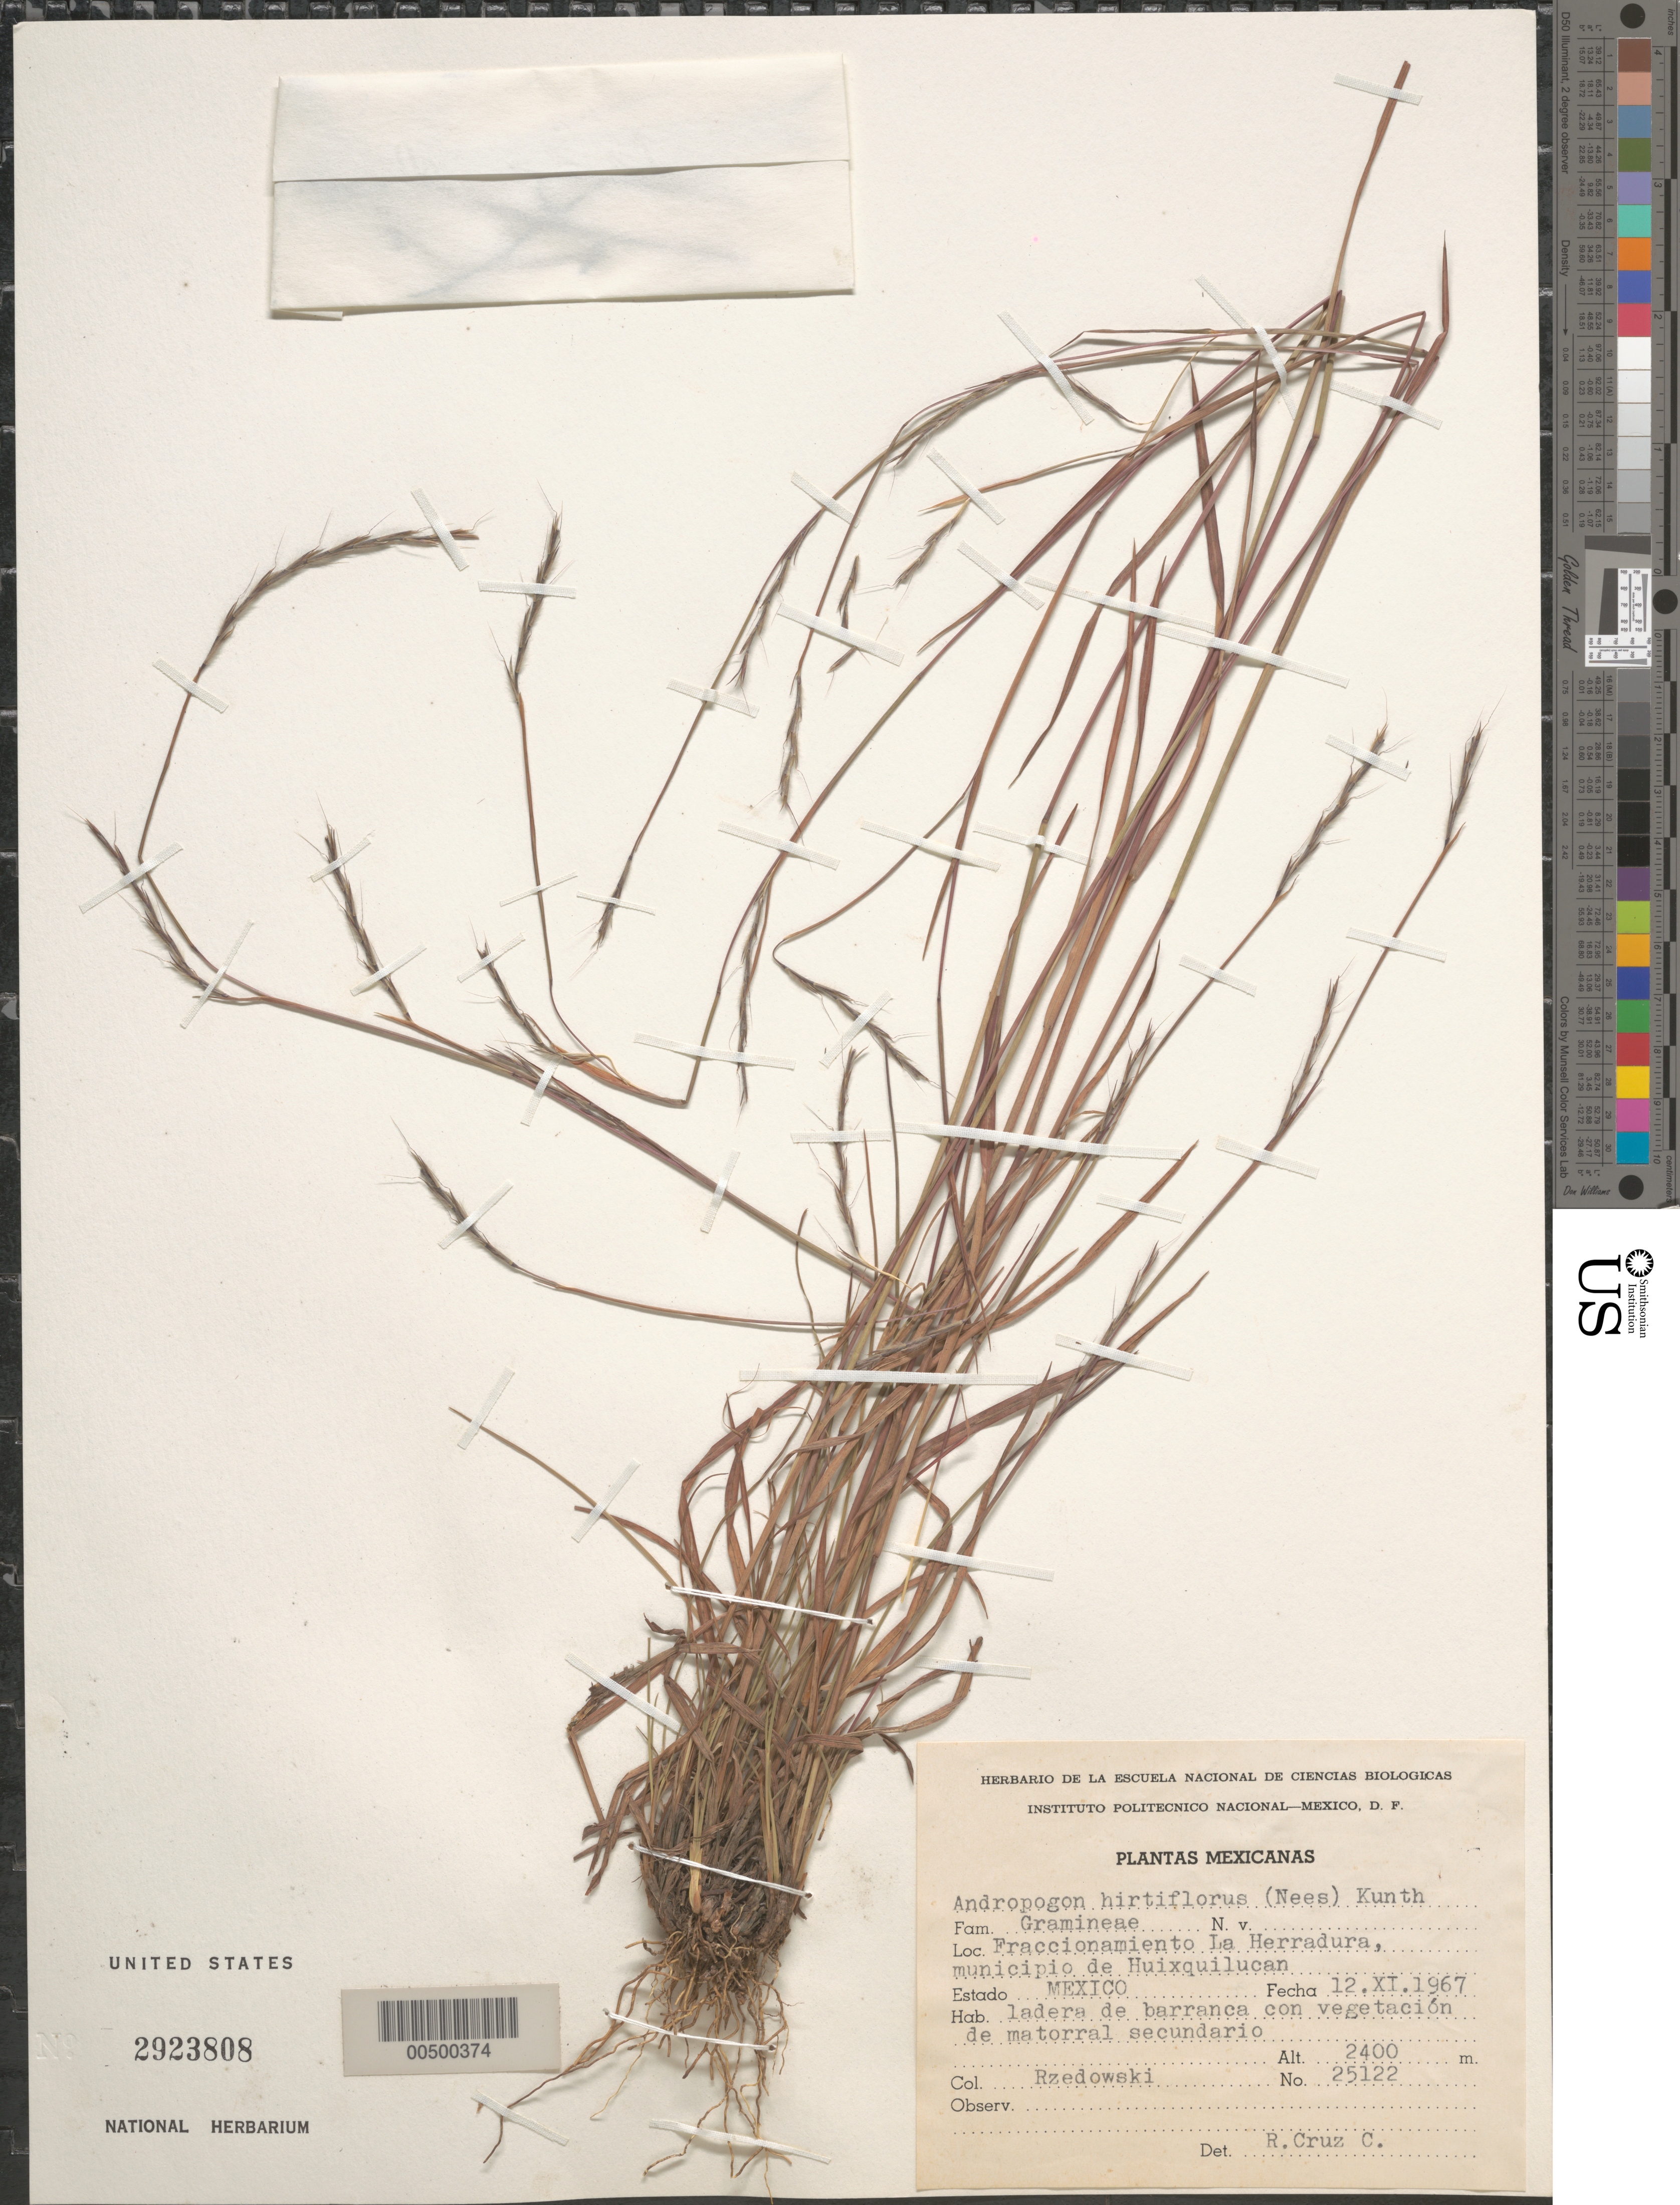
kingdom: Plantae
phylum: Tracheophyta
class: Liliopsida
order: Poales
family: Poaceae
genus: Schizachyrium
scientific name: Schizachyrium sanguineum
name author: (Retz.) Alston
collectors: J. Rzedowski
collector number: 25122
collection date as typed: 12 Nov 1967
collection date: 1967-11-12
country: Mexico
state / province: Mexico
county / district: Huixquilucan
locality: Fraccionamiento La Herradura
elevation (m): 2400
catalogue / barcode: US 2923808